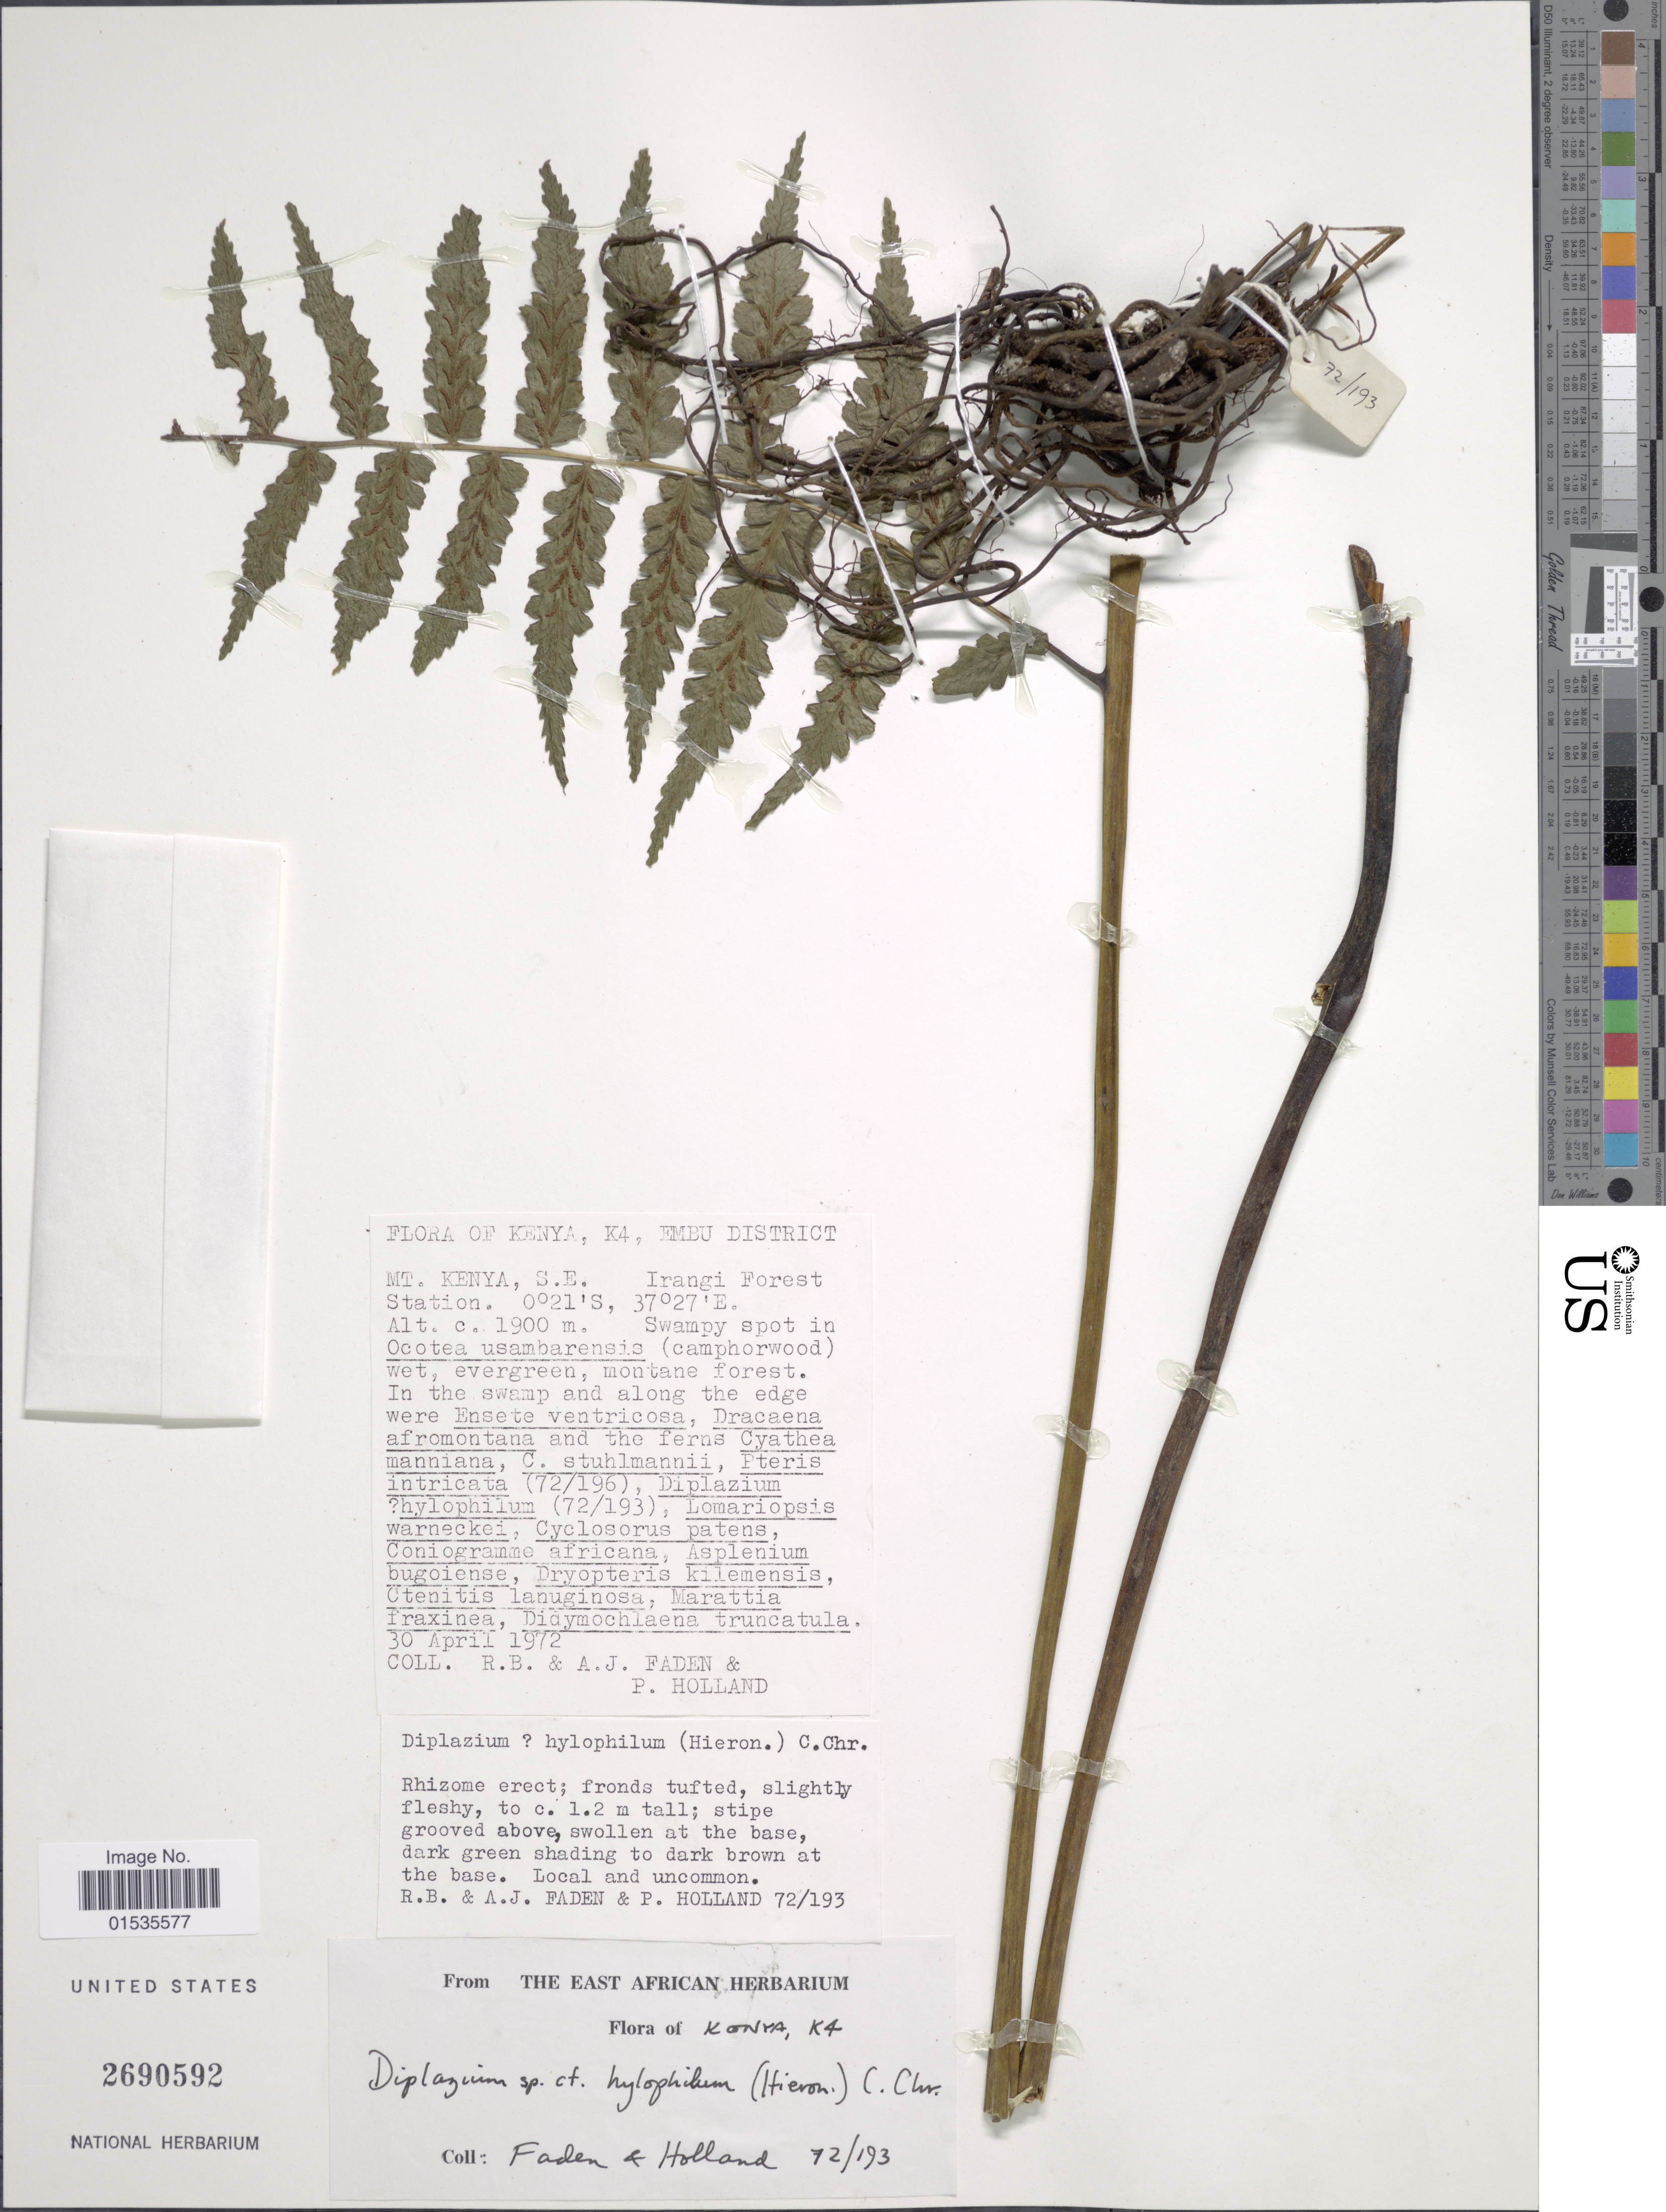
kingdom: Plantae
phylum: Tracheophyta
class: Polypodiopsida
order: Polypodiales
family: Athyriaceae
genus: Diplazium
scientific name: Diplazium hylophilum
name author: (Hieron.) C. Chr.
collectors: R. B. Faden, A. J. Faden & P. Holland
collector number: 72/193?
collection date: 1972-04-30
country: Kenya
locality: Mt. Kenya, S.E. Irangi Forest Station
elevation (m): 1900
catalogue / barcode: US 2690592